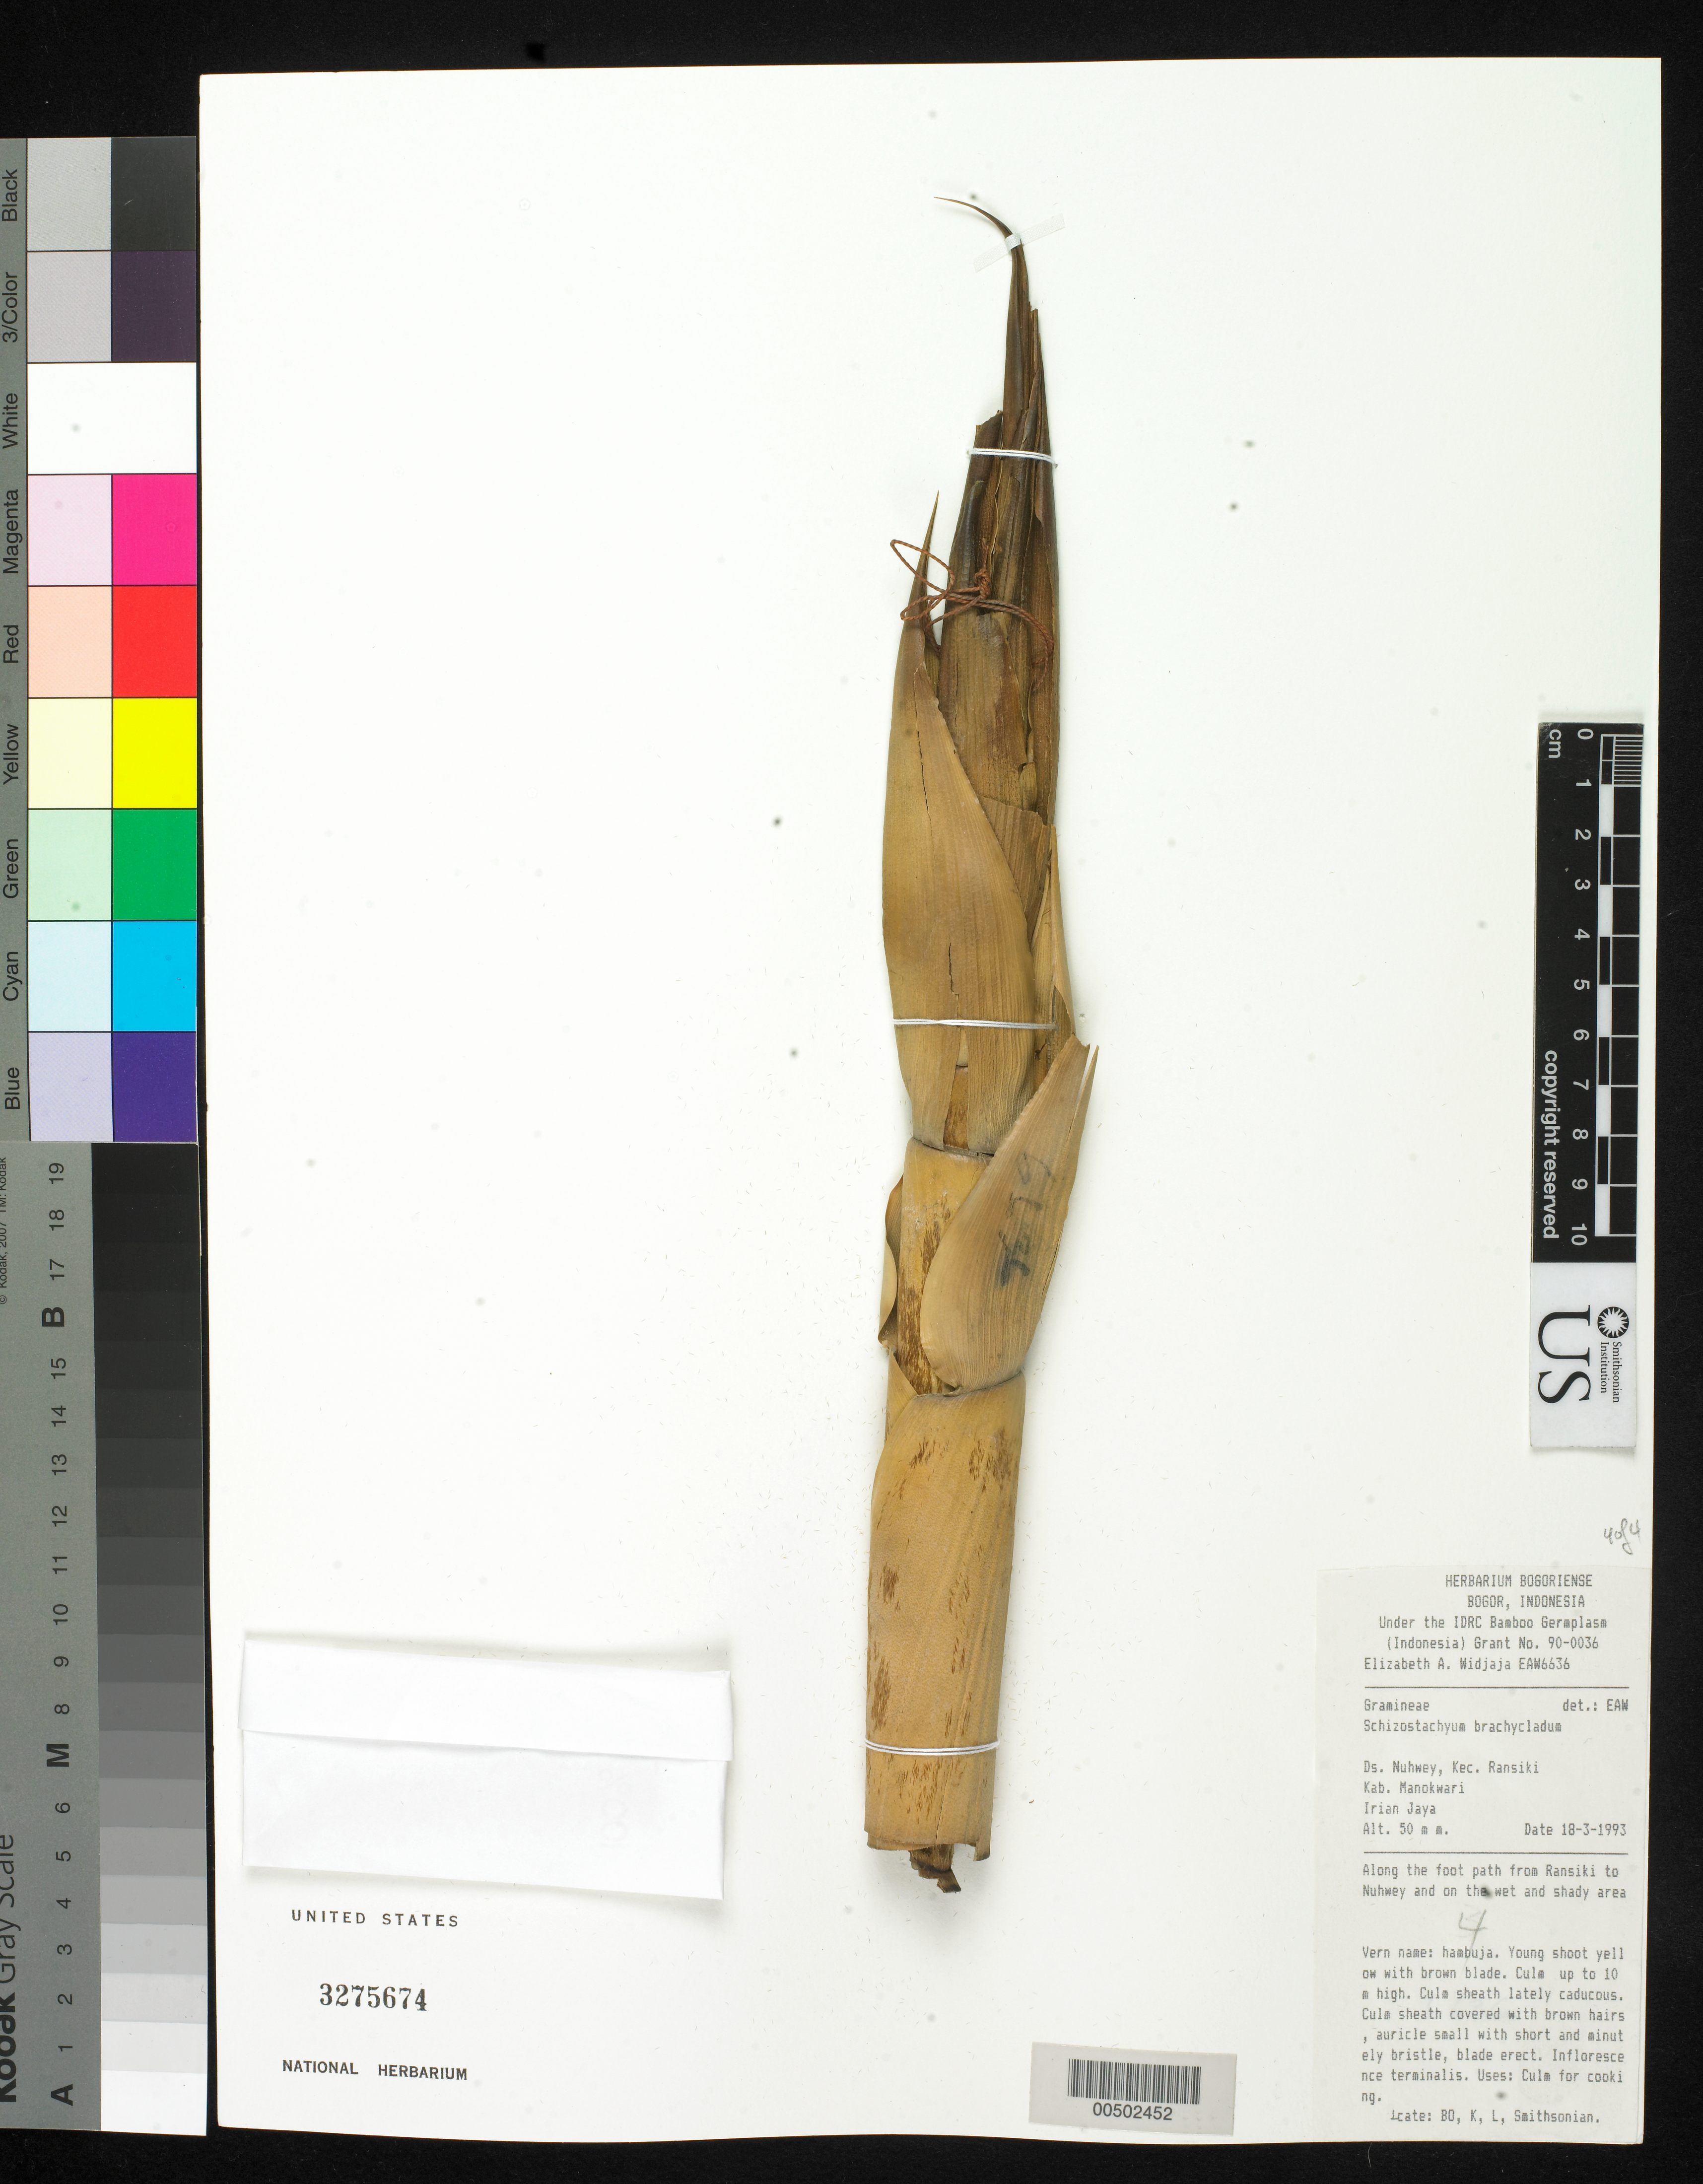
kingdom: Plantae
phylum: Tracheophyta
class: Liliopsida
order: Poales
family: Poaceae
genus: Schizostachyum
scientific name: Schizostachyum brachycladum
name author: (Kurz ex Munro) Kurz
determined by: Widjaja, E. A.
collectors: E. A. Widjaja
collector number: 6636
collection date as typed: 18 Mar 1993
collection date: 1993-03-18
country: Indonesia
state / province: Papua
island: New Guinea I.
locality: Ds. Nuhwey, Irian Jaya, Manokwari, Ransiki.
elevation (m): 50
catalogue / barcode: US 3265674